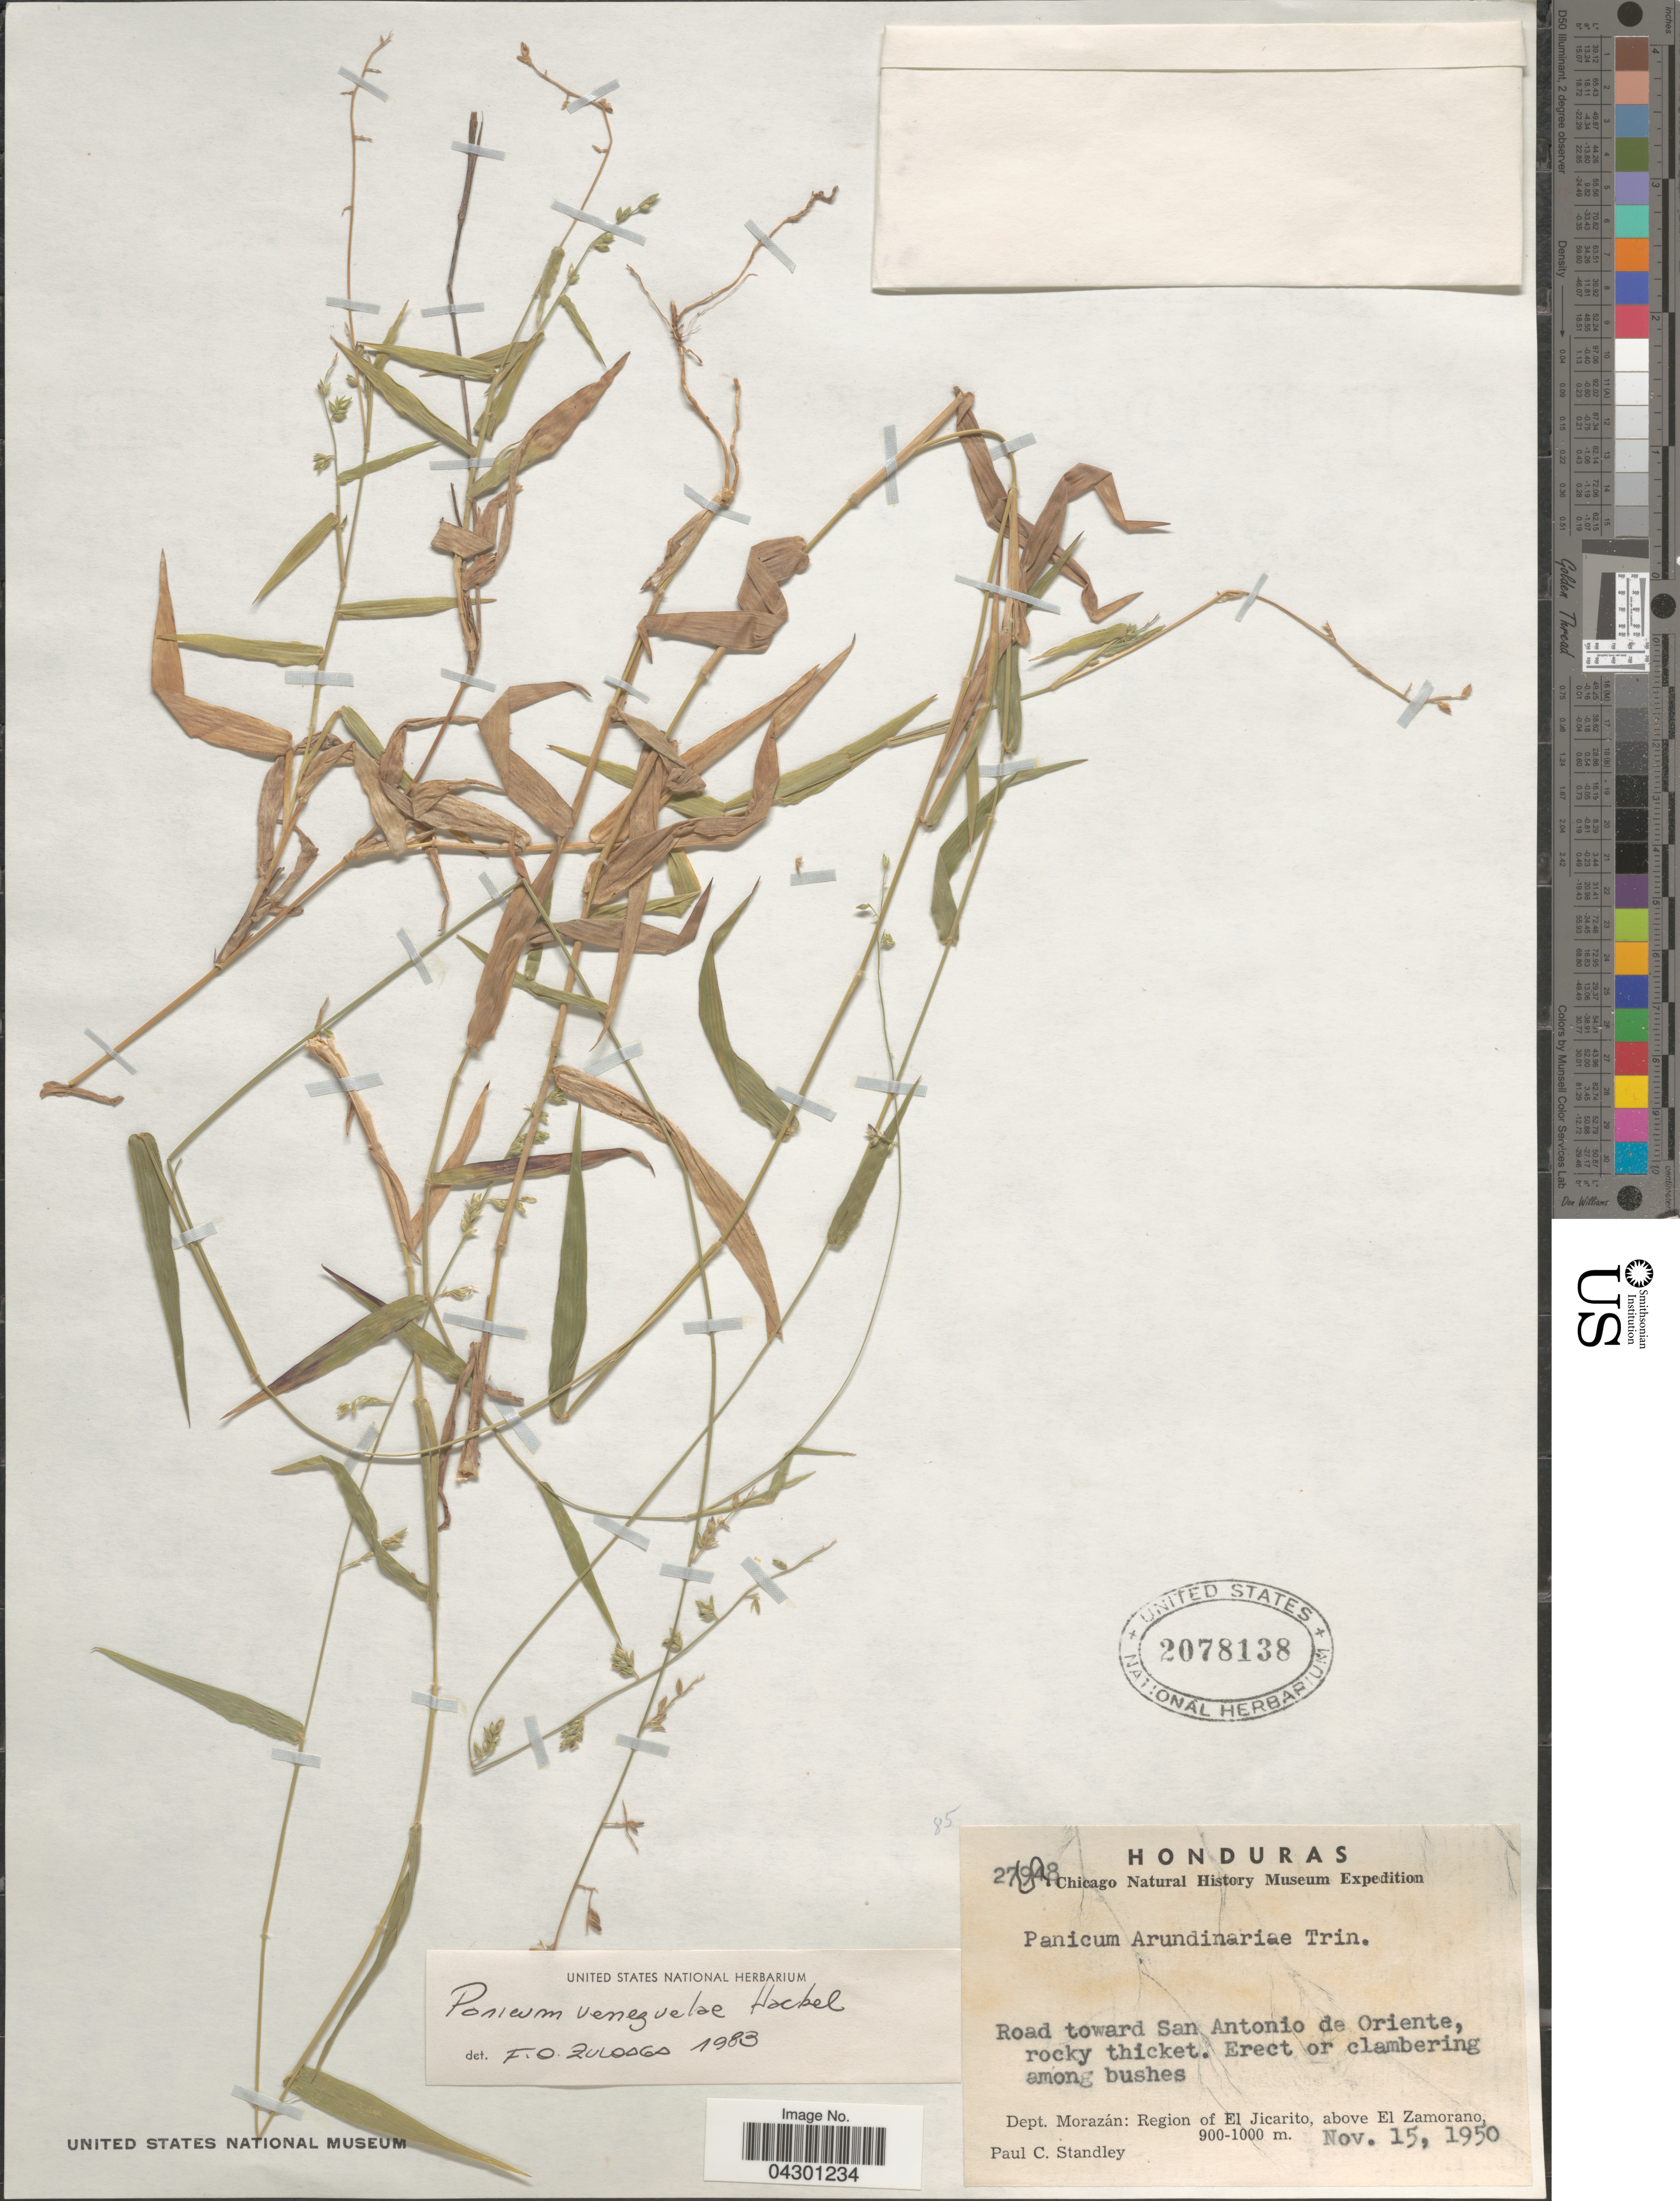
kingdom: Plantae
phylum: Tracheophyta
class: Liliopsida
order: Poales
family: Poaceae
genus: Panicum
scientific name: Panicum venezuelae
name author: Hack.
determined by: Zuloaga, F. O.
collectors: P. C. Standley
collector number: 27498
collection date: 1950-11-15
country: Honduras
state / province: Fco. Morazán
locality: Chicago Natural History Museum Expedition. Road toward San Antonio de Oriente. Dept. Morazán: Region of El Jicarto, above El Zamorano.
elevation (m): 900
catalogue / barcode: US 2078138